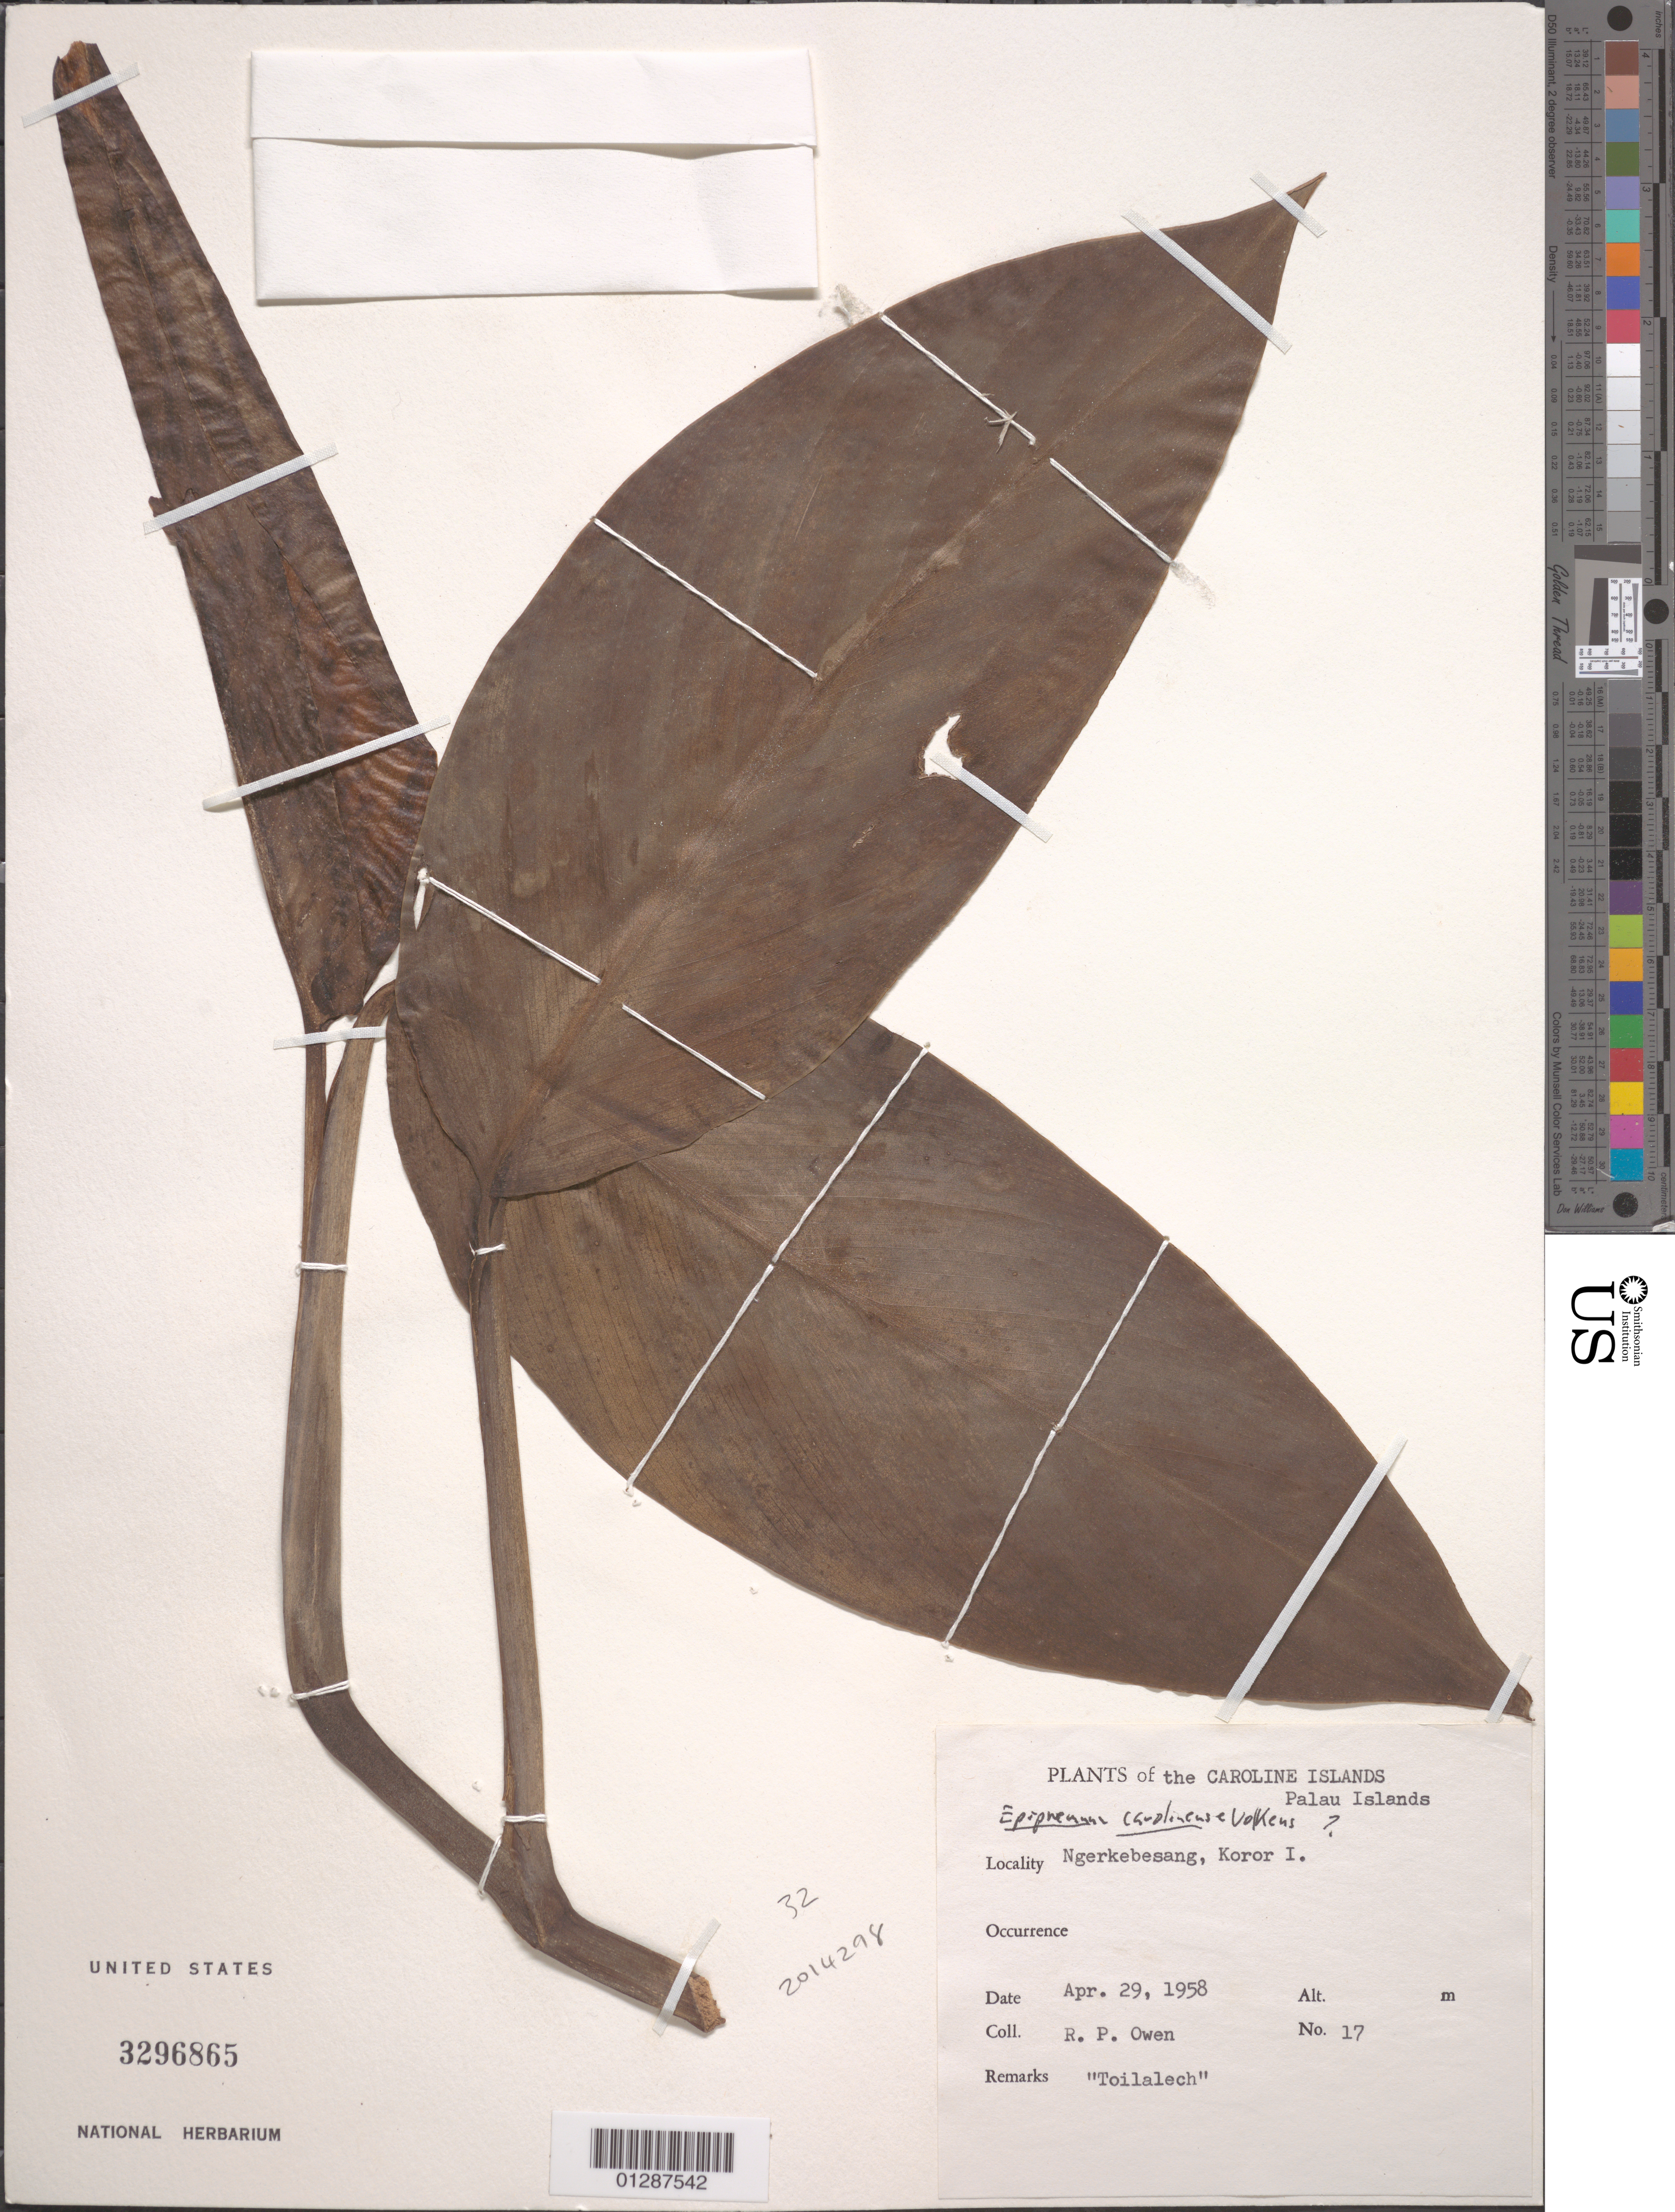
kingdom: Plantae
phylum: Tracheophyta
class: Liliopsida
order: Alismatales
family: Araceae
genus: Epipremnum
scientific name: Epipremnum carolinense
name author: Volk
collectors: R. Owen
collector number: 17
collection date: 1958-04-29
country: Palau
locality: Caroline Islands. Palau Islands. Ngerkebesang, Koror I.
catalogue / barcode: US 3296865